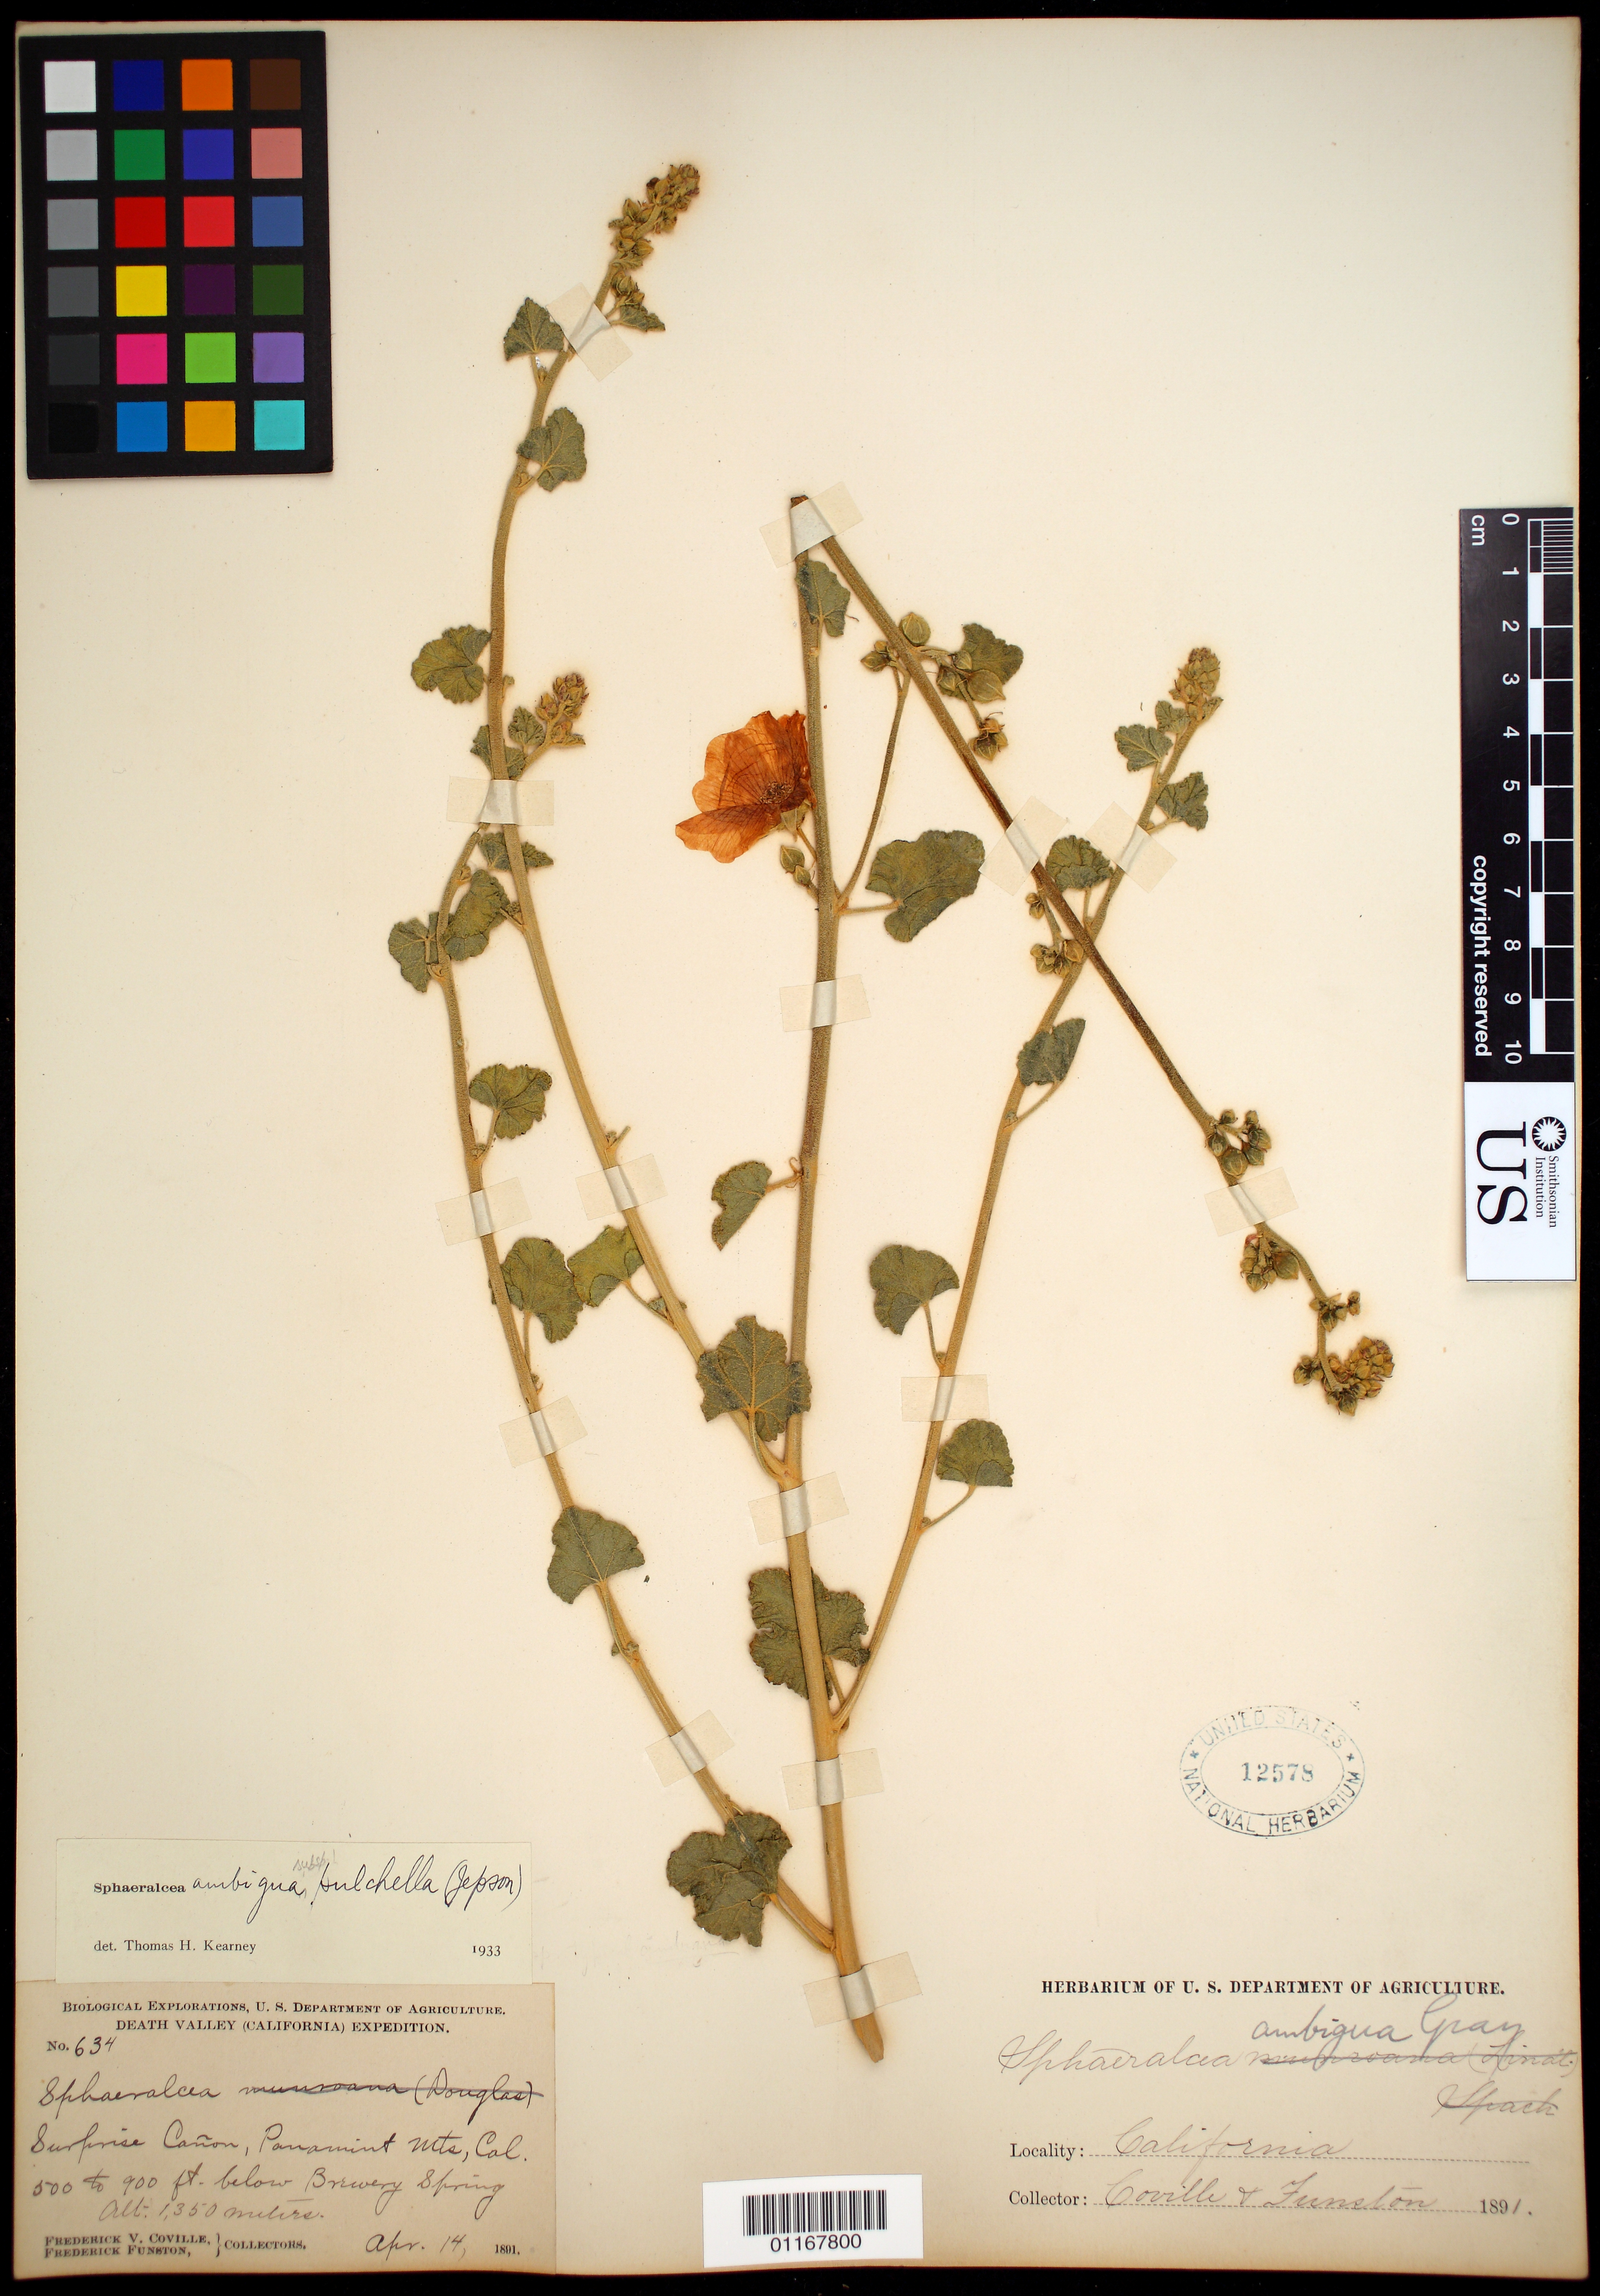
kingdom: Plantae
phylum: Tracheophyta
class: Magnoliopsida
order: Malvales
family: Malvaceae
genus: Sphaeralcea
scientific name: Sphaeralcea ambigua var. pulchella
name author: Jeps.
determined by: Kearney, T. H.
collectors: F. V. Coville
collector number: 634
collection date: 1891-04-14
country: United States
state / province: California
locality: Surprise Canyon, Panamint Mts., below Brewery Spring.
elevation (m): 1350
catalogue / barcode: US 12578